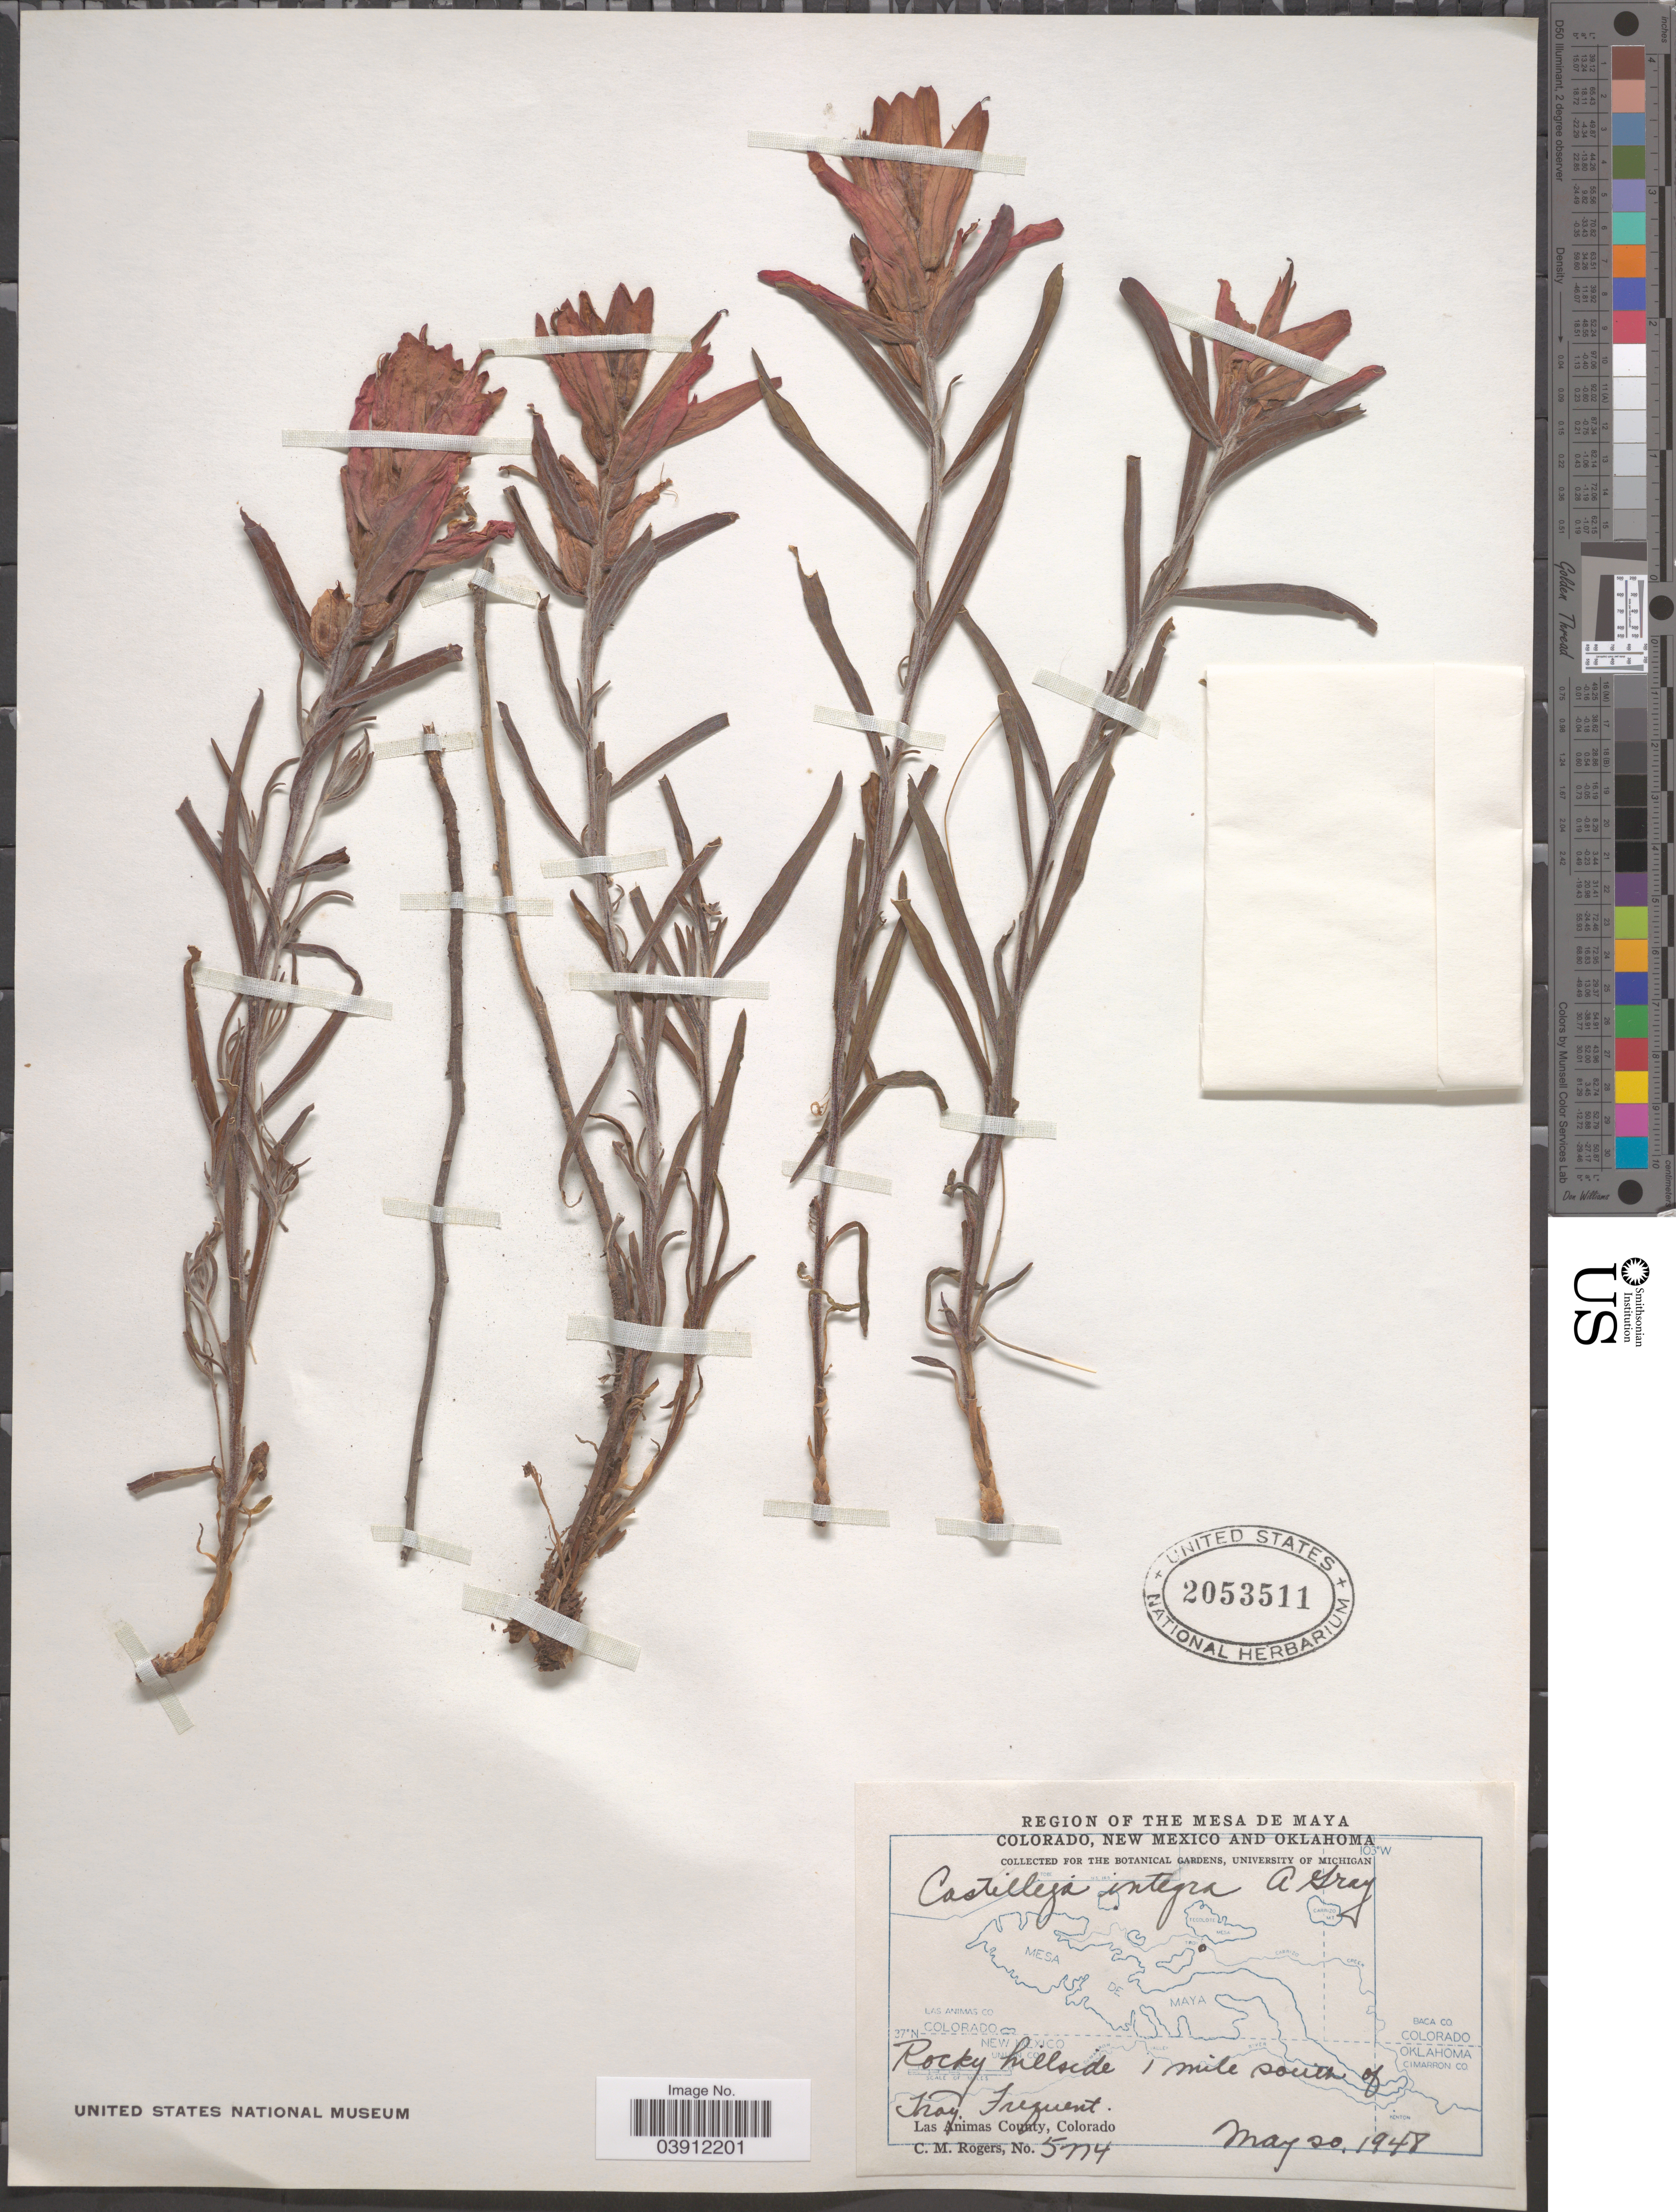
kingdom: Plantae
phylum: Tracheophyta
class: Magnoliopsida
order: Lamiales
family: Orobanchaceae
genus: Castilleja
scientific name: Castilleja integra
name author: A. Gray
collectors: C. M. Rogers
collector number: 5774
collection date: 1948-05-20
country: United States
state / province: Colorado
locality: Region of the Mesa de Maya. Rocky hillside 1 mile south of Troy. Las Animas County.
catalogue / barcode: US 2053511